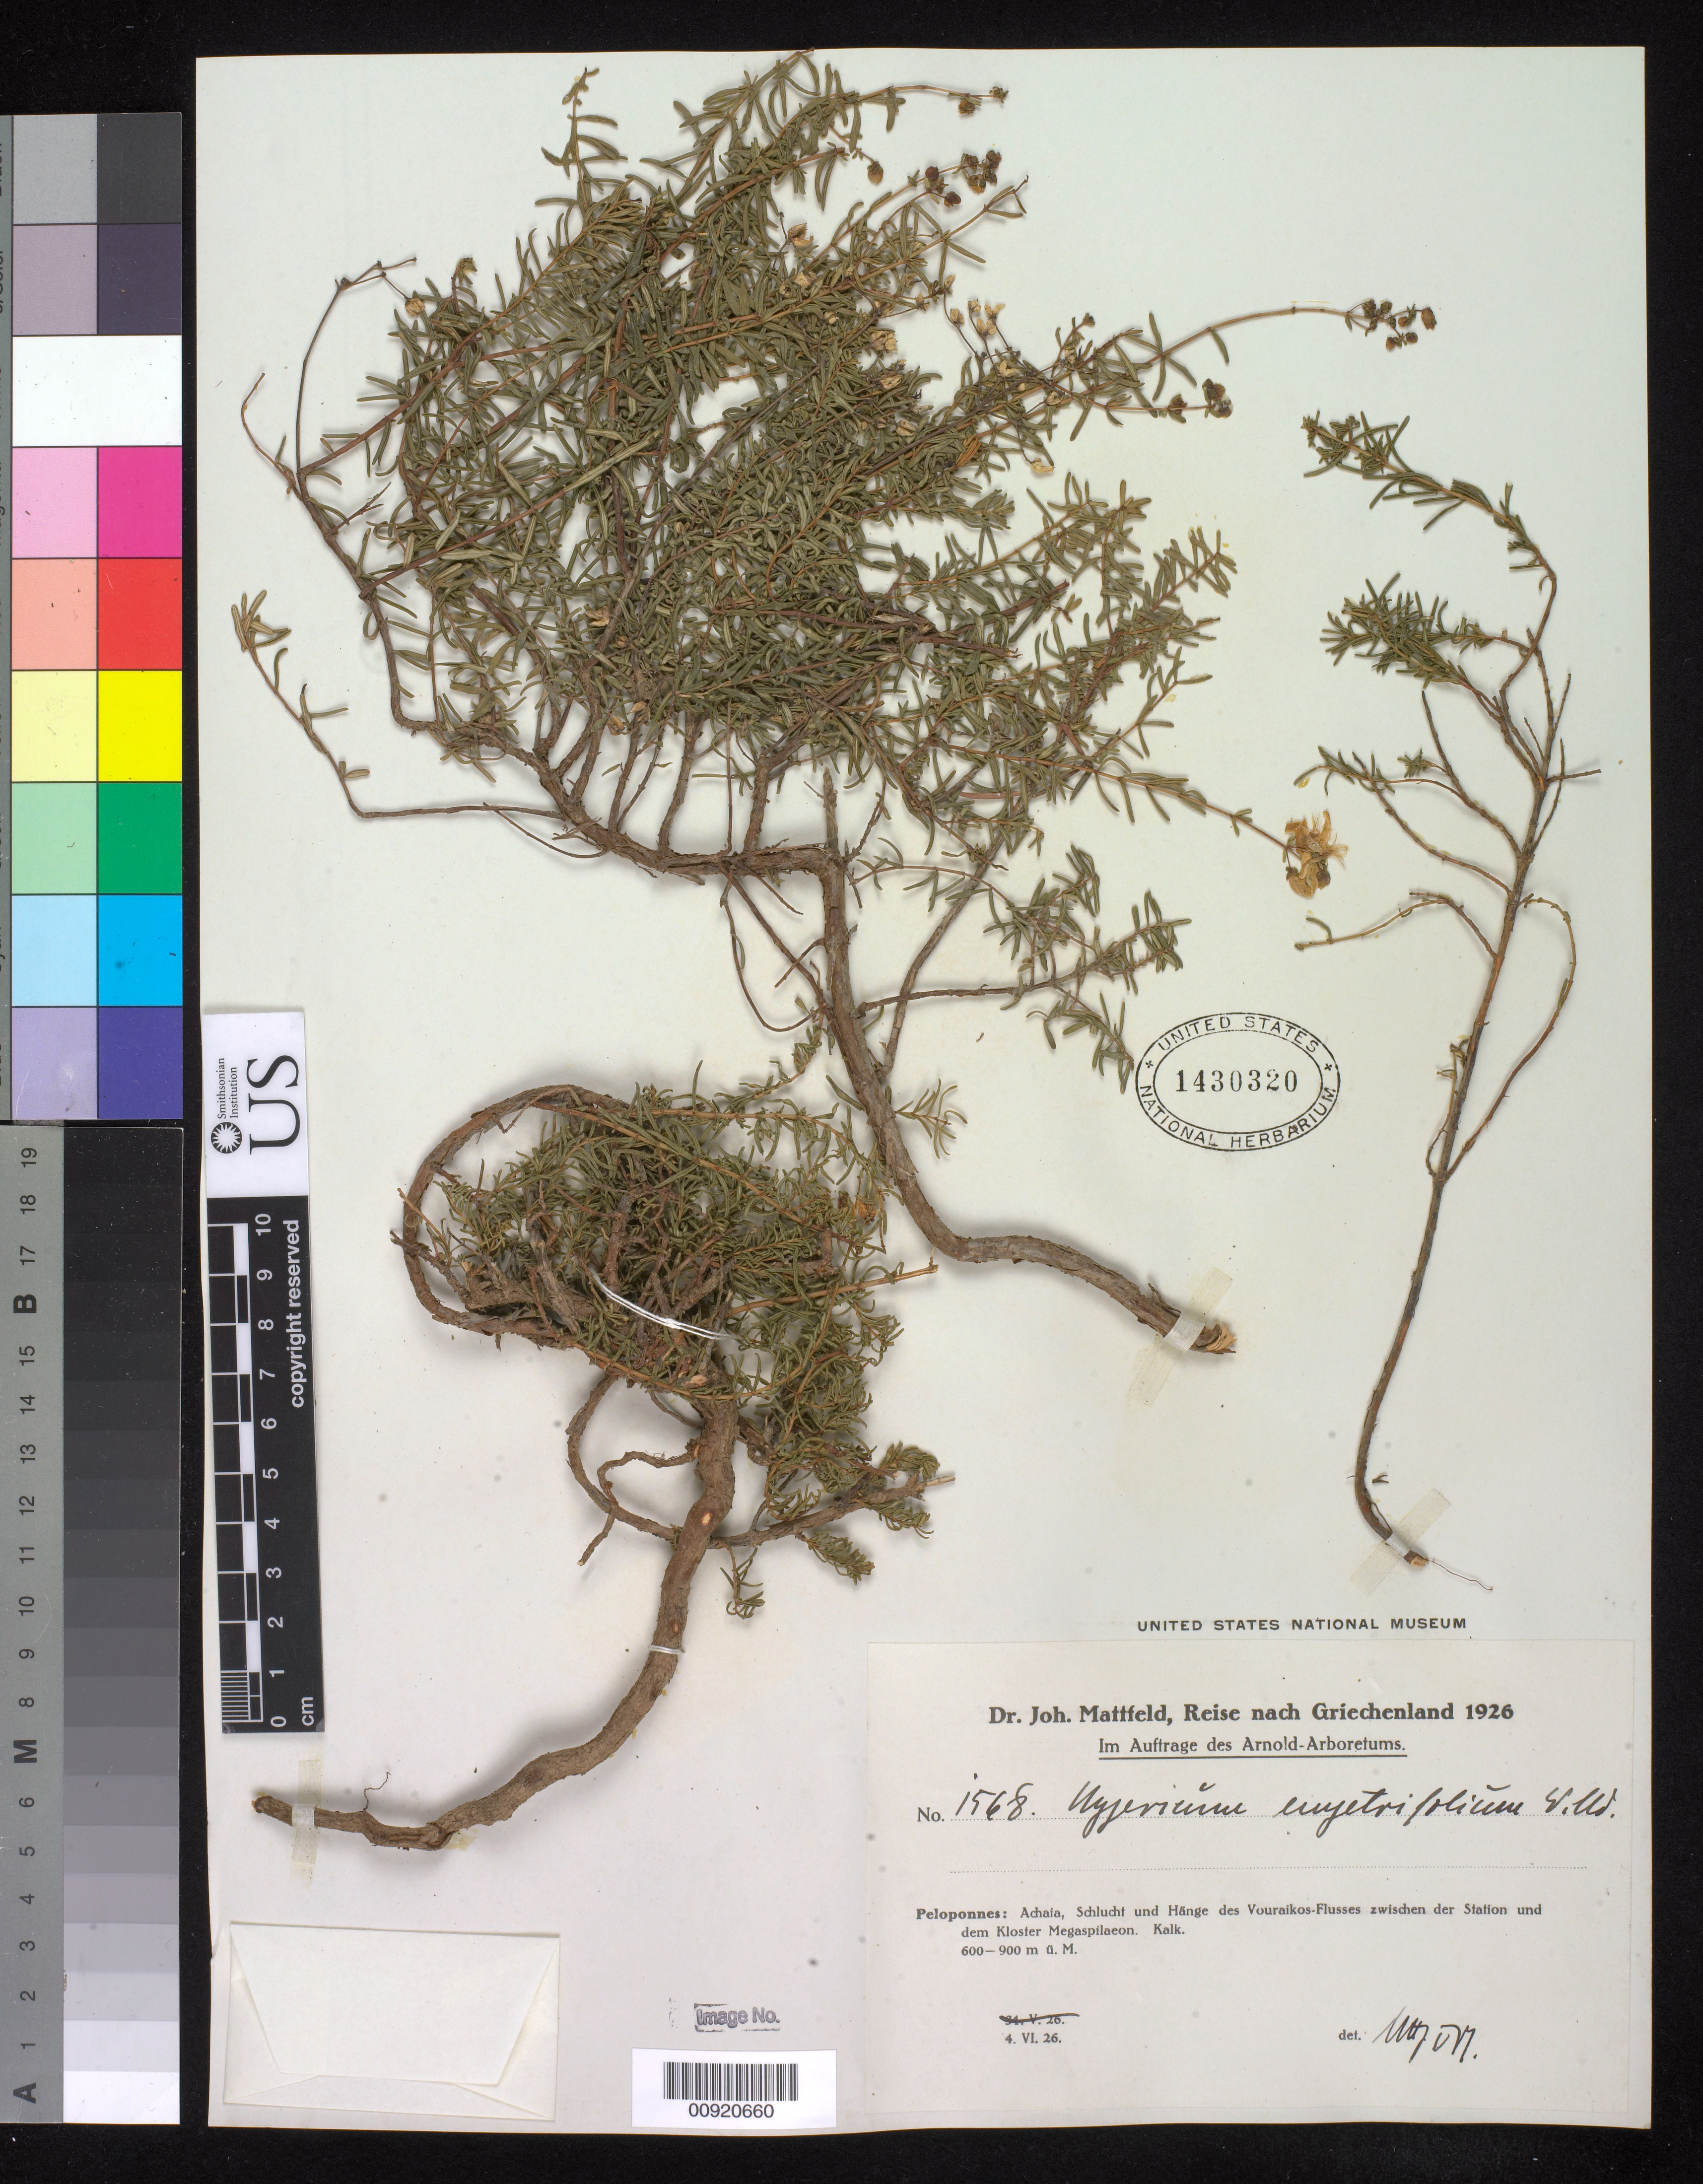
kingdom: Plantae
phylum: Tracheophyta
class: Magnoliopsida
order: Malpighiales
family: Hypericaceae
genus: Hypericum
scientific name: Hypericum empetrifolium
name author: Willd.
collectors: J. Mattfeld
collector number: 1568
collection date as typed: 06 Apr 1926 or 04 Jun 1926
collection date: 1926-04-06 or 1926-06-04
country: Greece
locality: Peloponnes: Achaia, Schlucht, und Hange des Vouraikos-Flusses zwischen der Station und dem Kloster Megaspilaeon. Kalk.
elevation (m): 600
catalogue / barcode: US 1430320